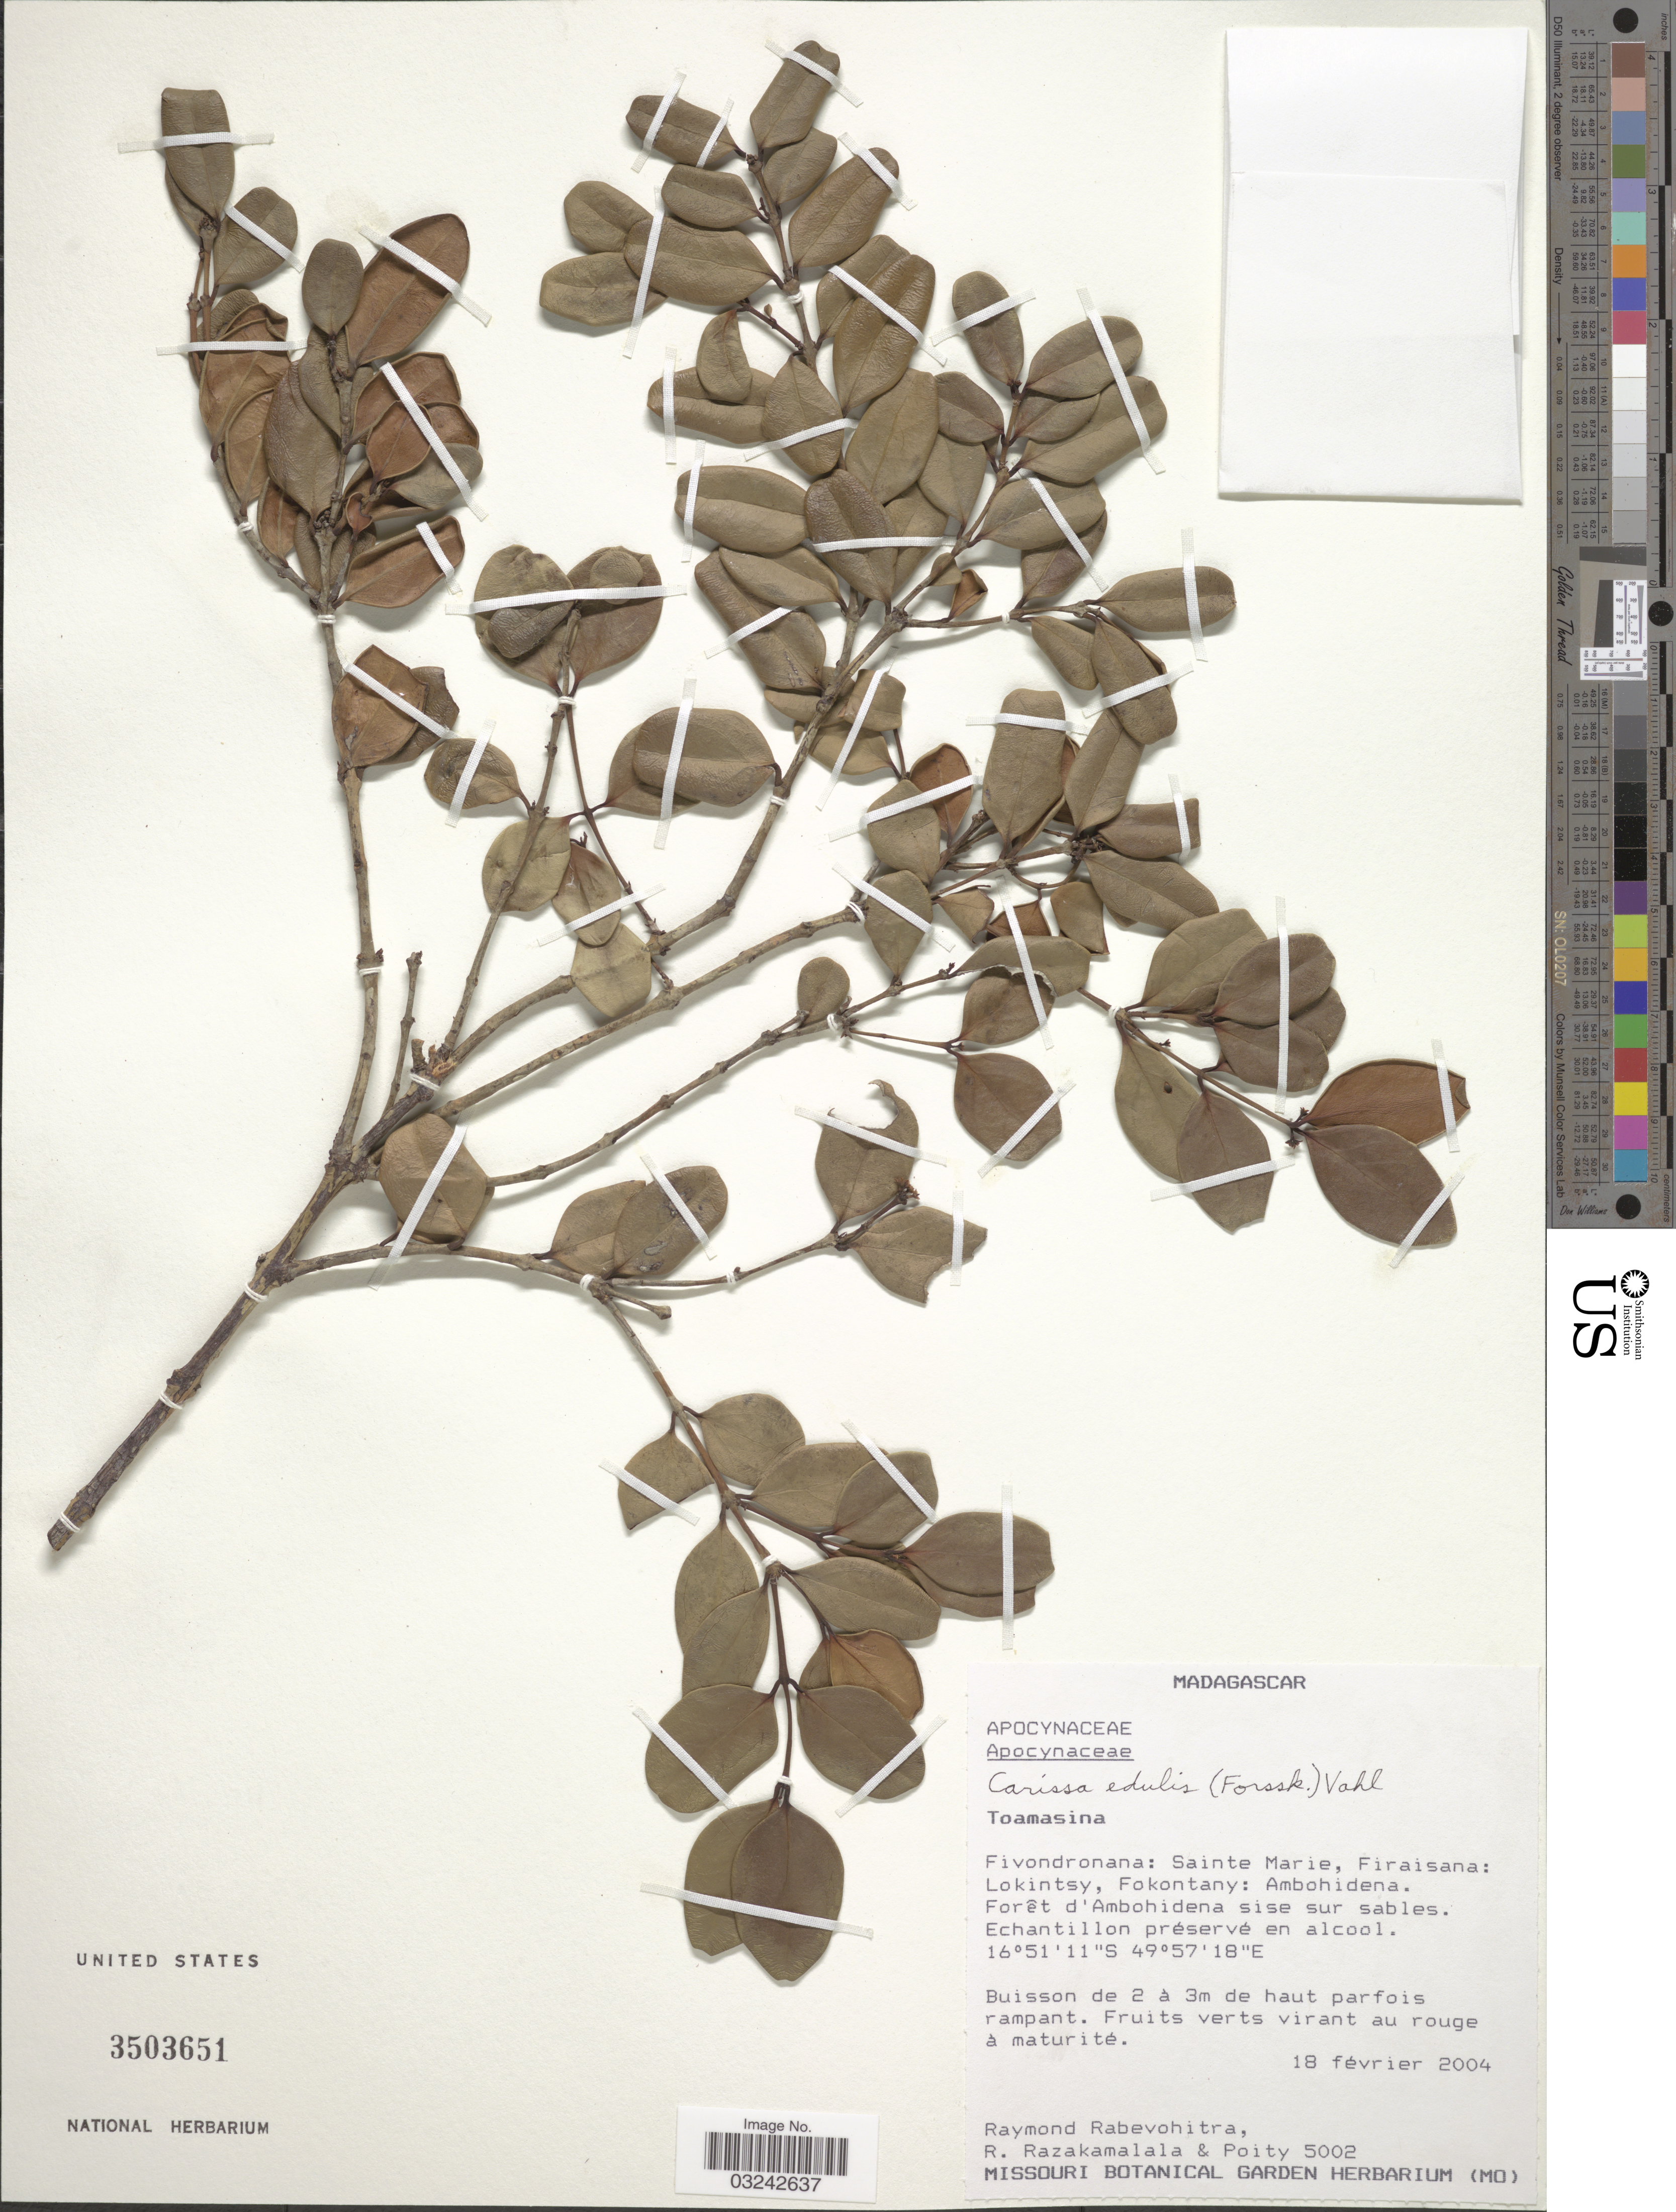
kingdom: Plantae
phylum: Tracheophyta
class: Magnoliopsida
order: Gentianales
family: Apocynaceae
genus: Carissa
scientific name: Carissa edulis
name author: (Forssk.) Vahl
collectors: R. Rabevohitra, R. Razakamalala & -. Poity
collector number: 5002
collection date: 2004-02-18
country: Madagascar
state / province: Analanjirofo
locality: Fivondronana: Sainte Marie, Firaisana: Lokintsy, Fokontany: Ambohidena. Forêt d'Ambohidena sise sur sables.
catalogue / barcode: US 3503651